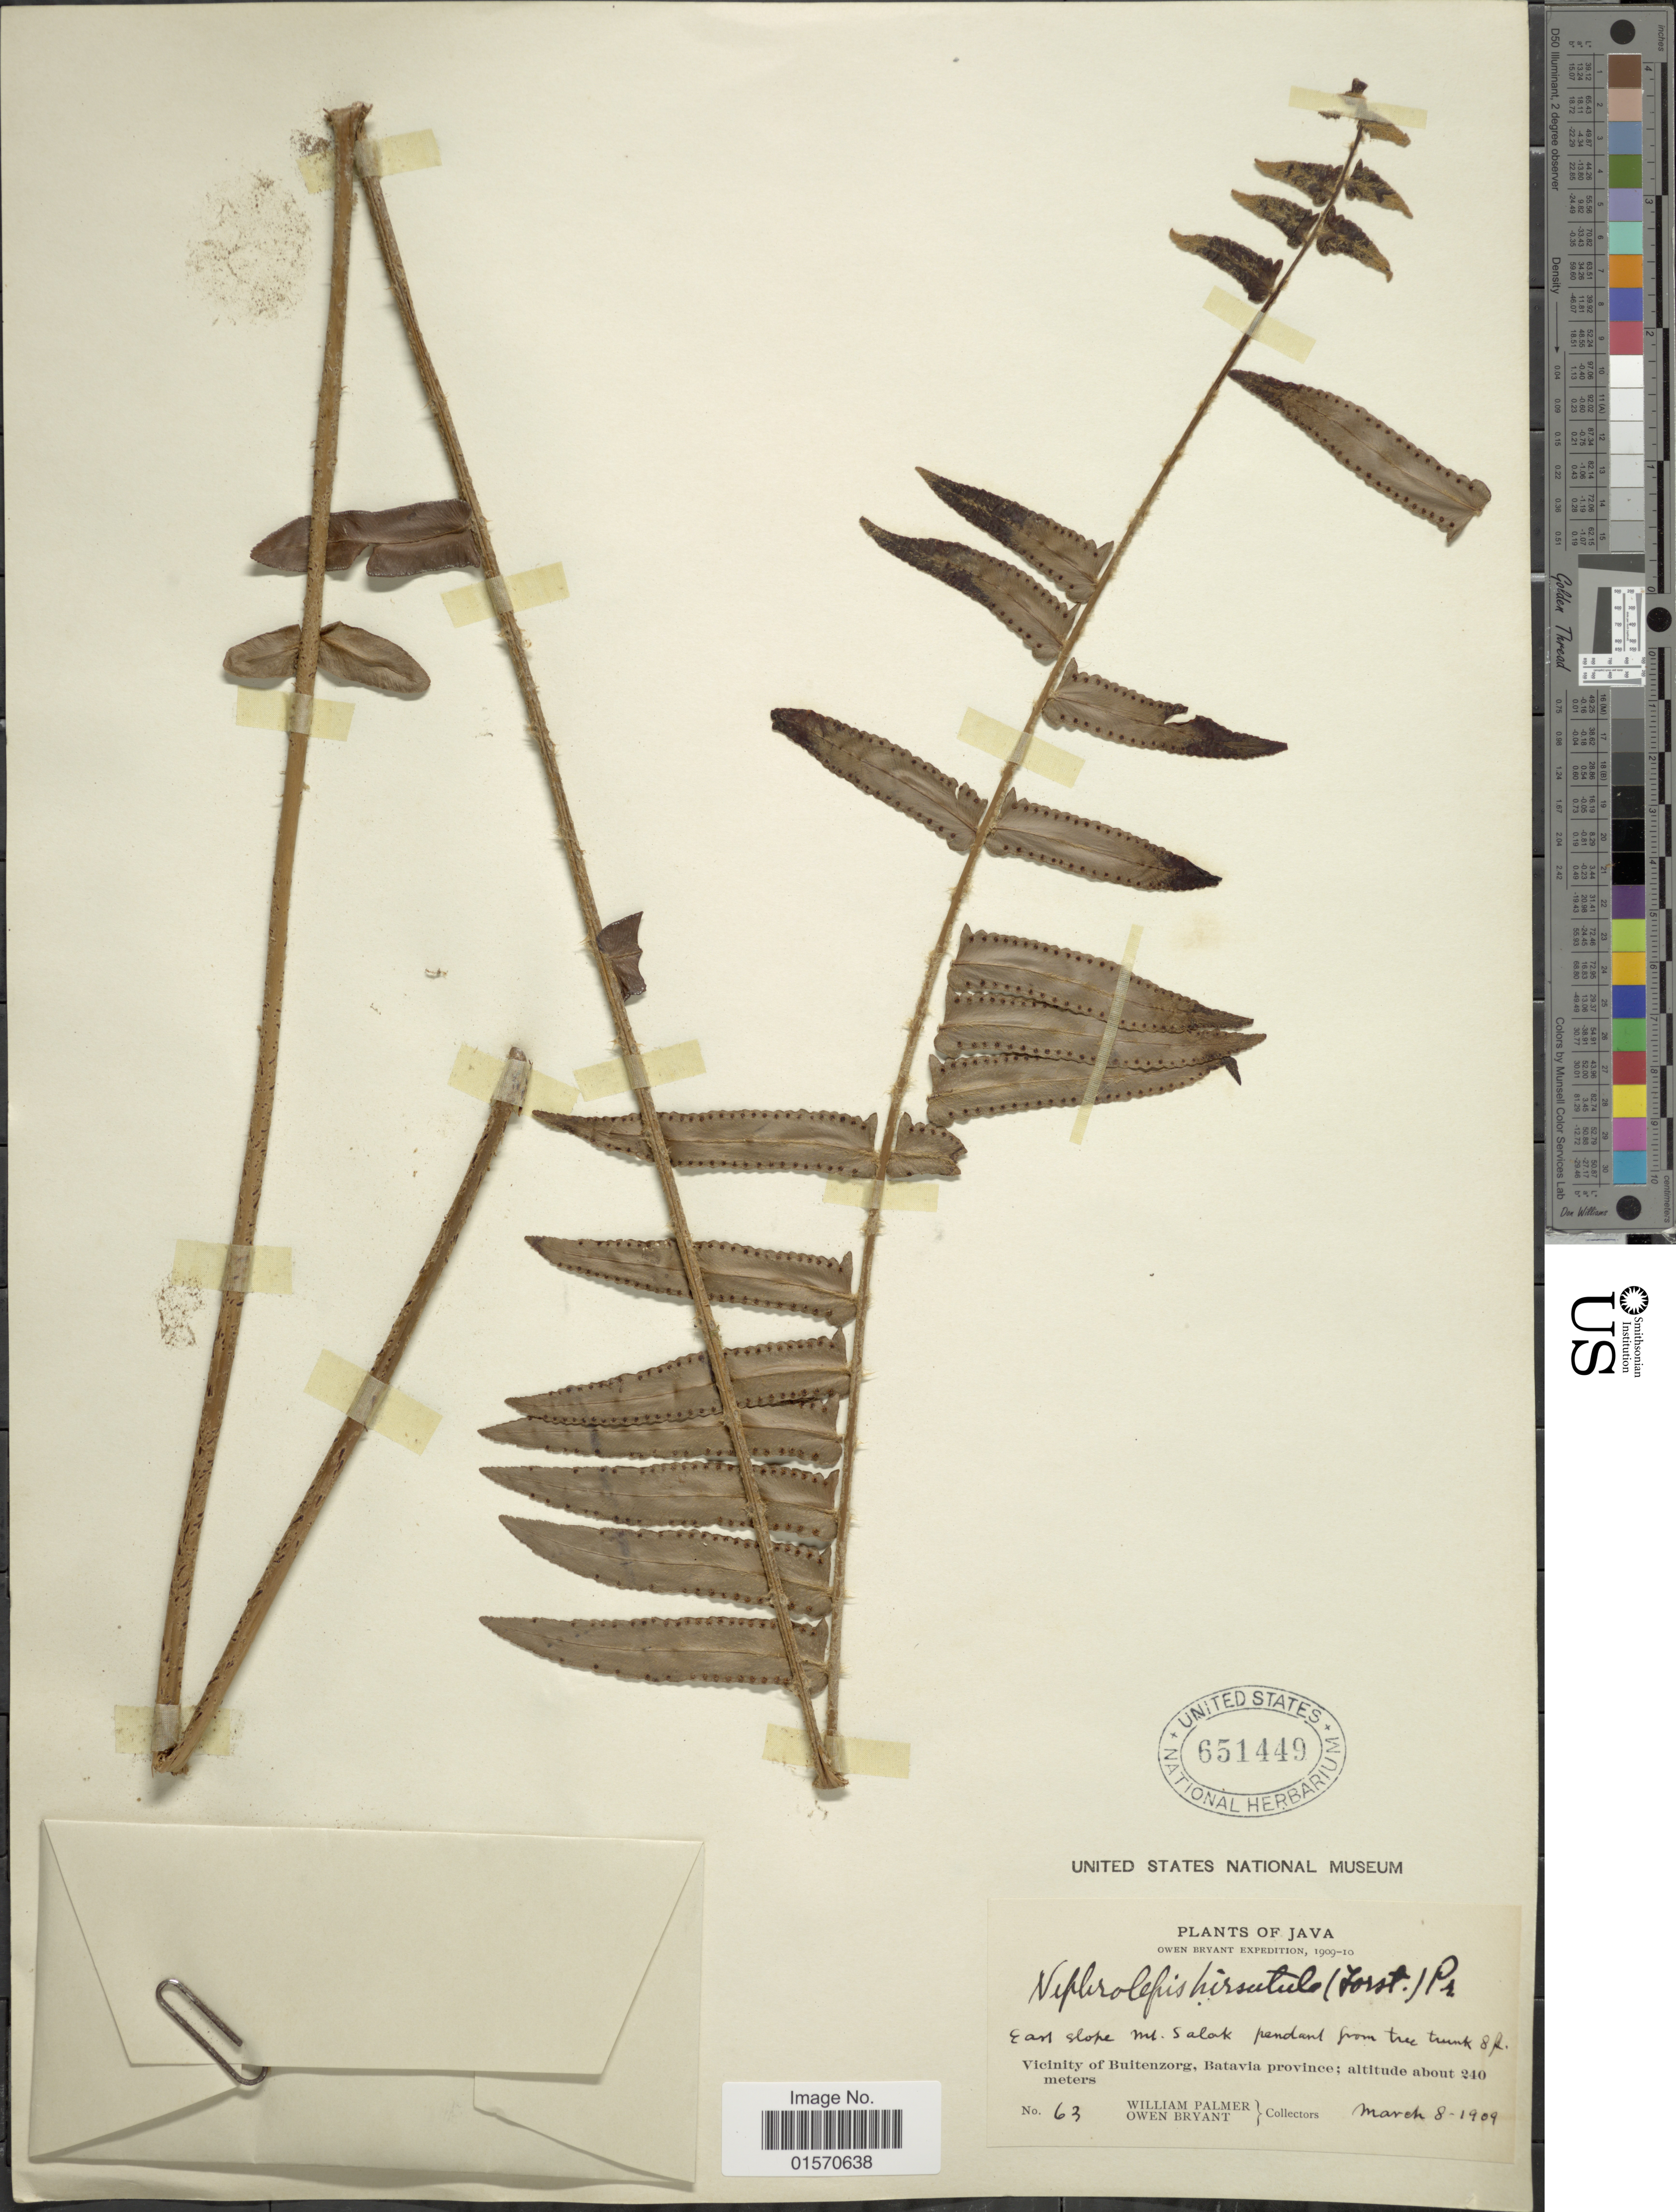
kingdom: Plantae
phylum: Tracheophyta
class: Polypodiopsida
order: Polypodiales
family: Nephrolepidaceae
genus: Nephrolepis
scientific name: Nephrolepis multiflora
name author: (Roxb.) F.M. Jarrett ex C.V. Morton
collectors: W. Palmer & O. Bryant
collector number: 63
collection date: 1909-03-08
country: Indonesia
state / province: Java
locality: Vicinity of Buitenzorg, Batavia province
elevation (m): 240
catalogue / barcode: US 651449